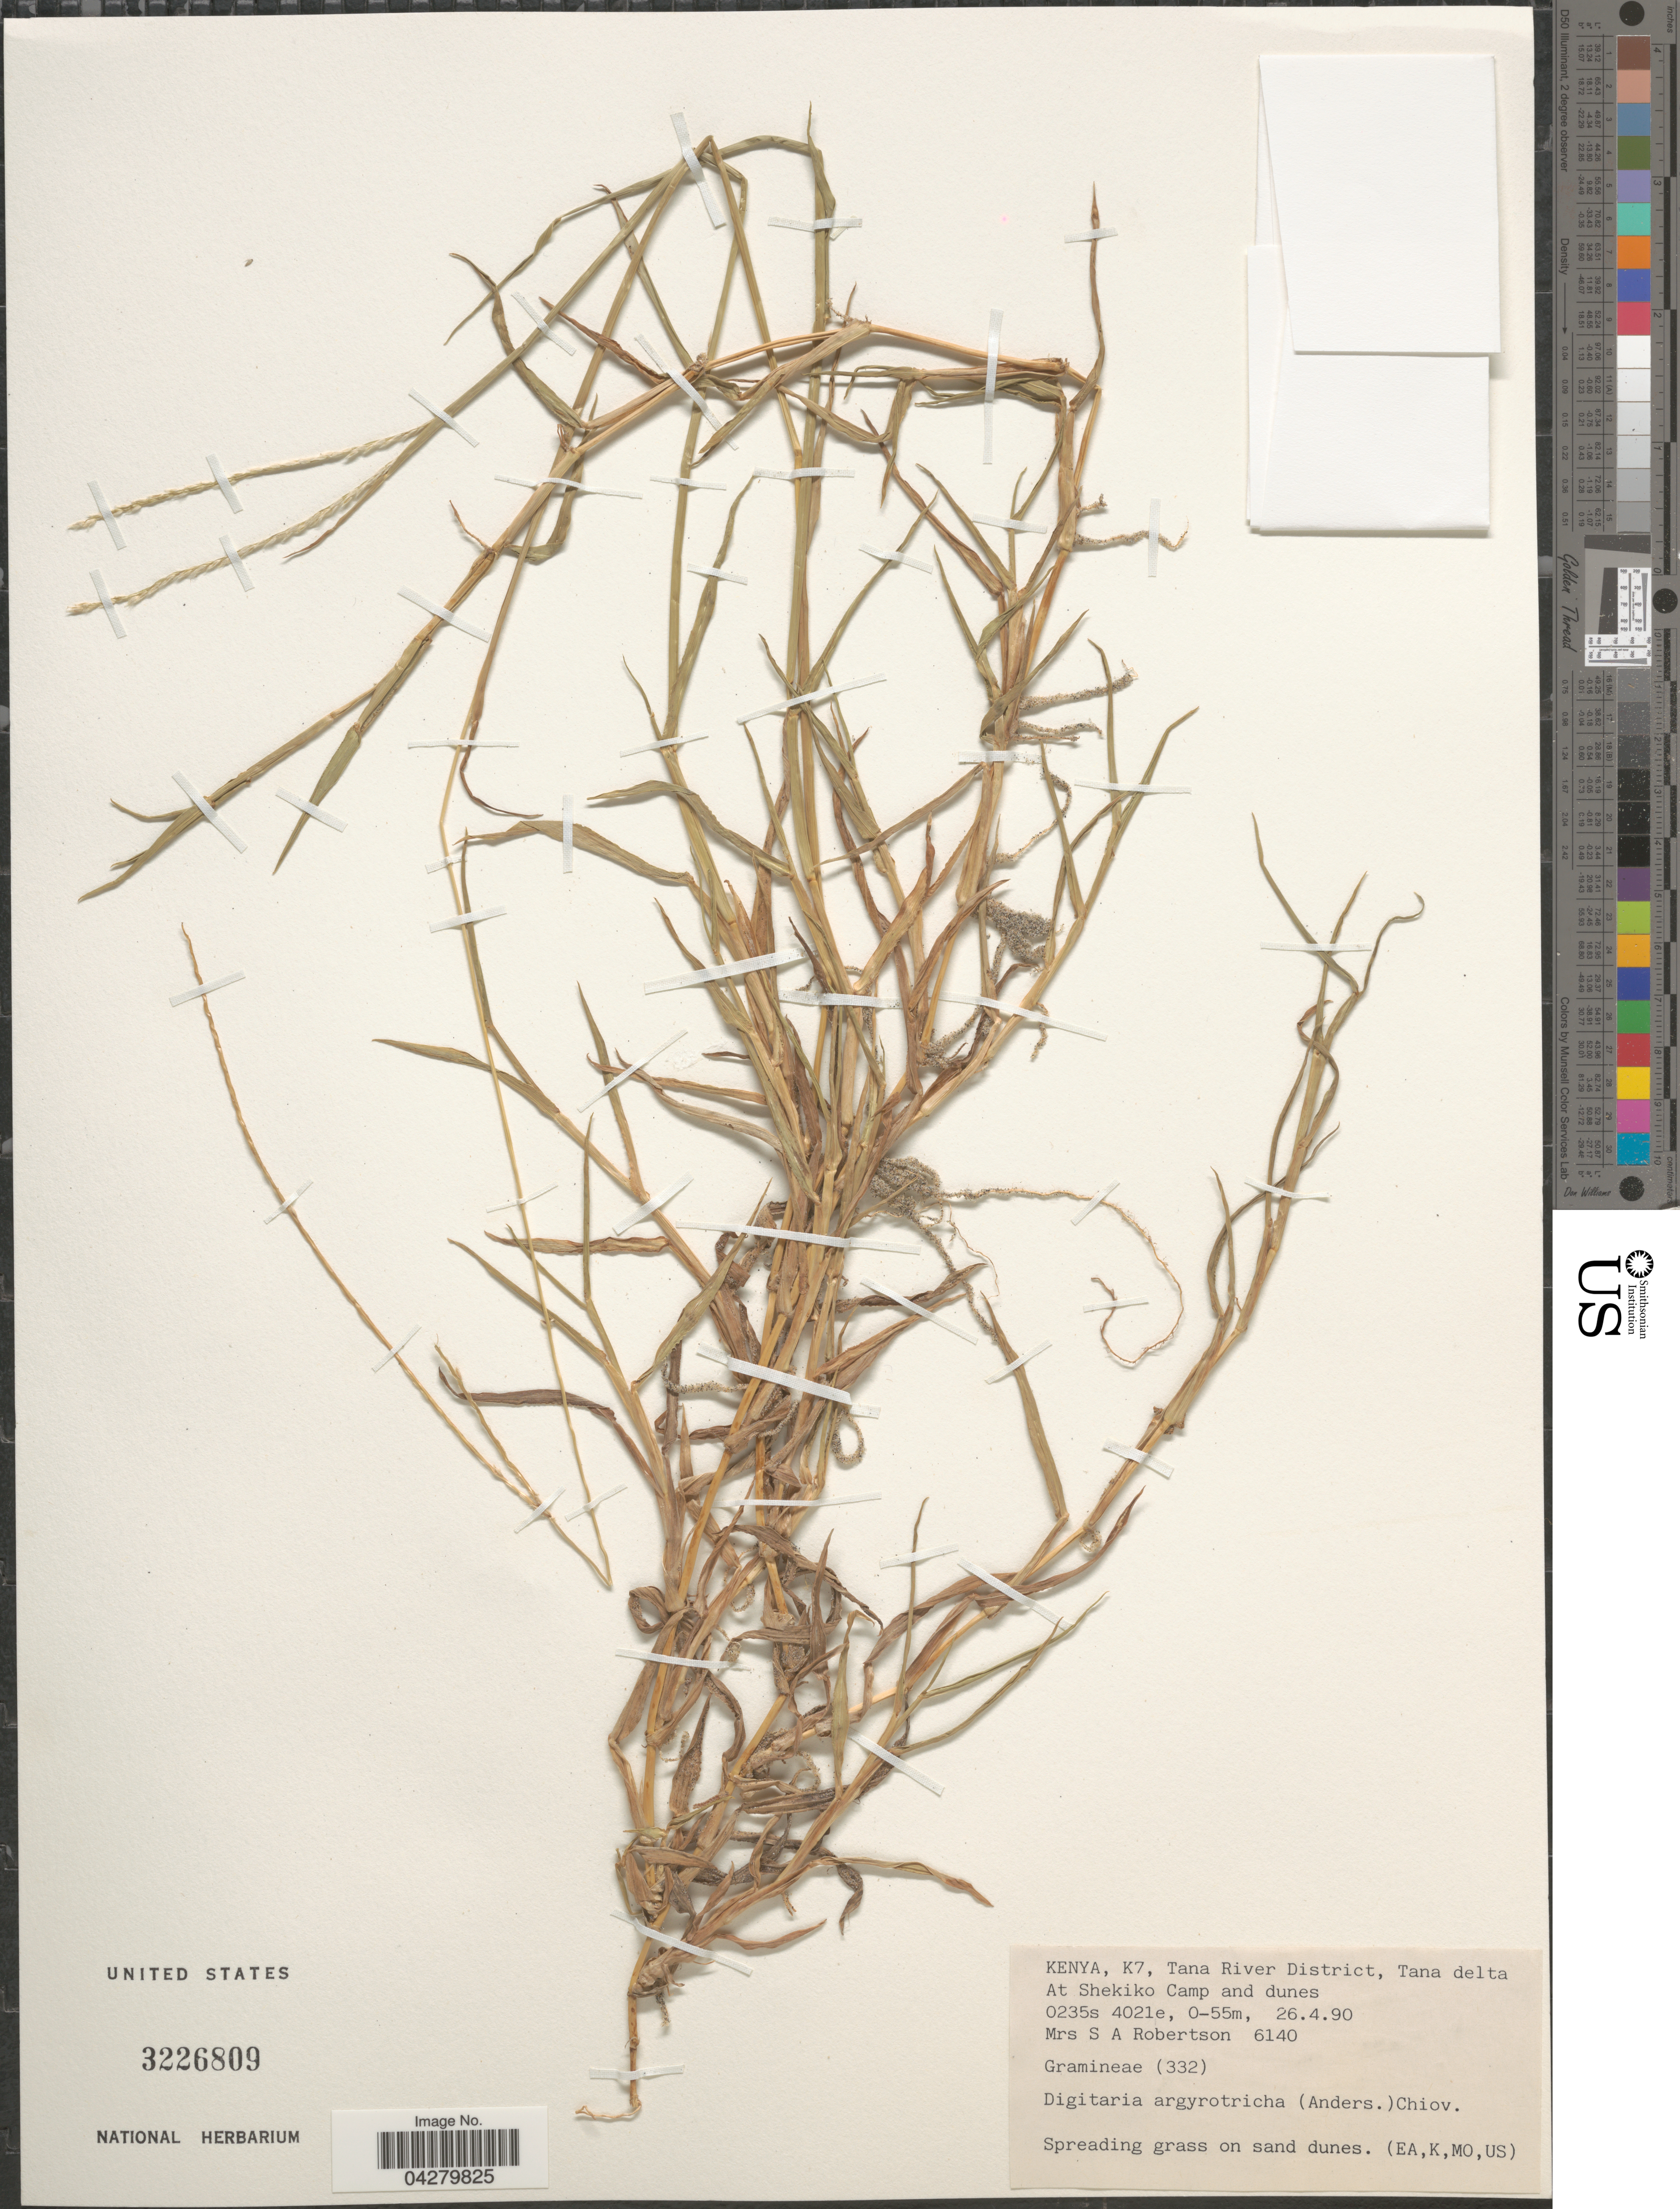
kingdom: Plantae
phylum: Tracheophyta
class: Liliopsida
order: Poales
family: Poaceae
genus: Digitaria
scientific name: Digitaria argyrograpta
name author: (Nees) Stapf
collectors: S. Robertson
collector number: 6140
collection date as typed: Transcribed d/m/y: 26/4/90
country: Kenya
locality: K7, Tana River District, Tana delta. At Shekiko Camp and dunes.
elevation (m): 0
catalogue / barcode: US 3226809